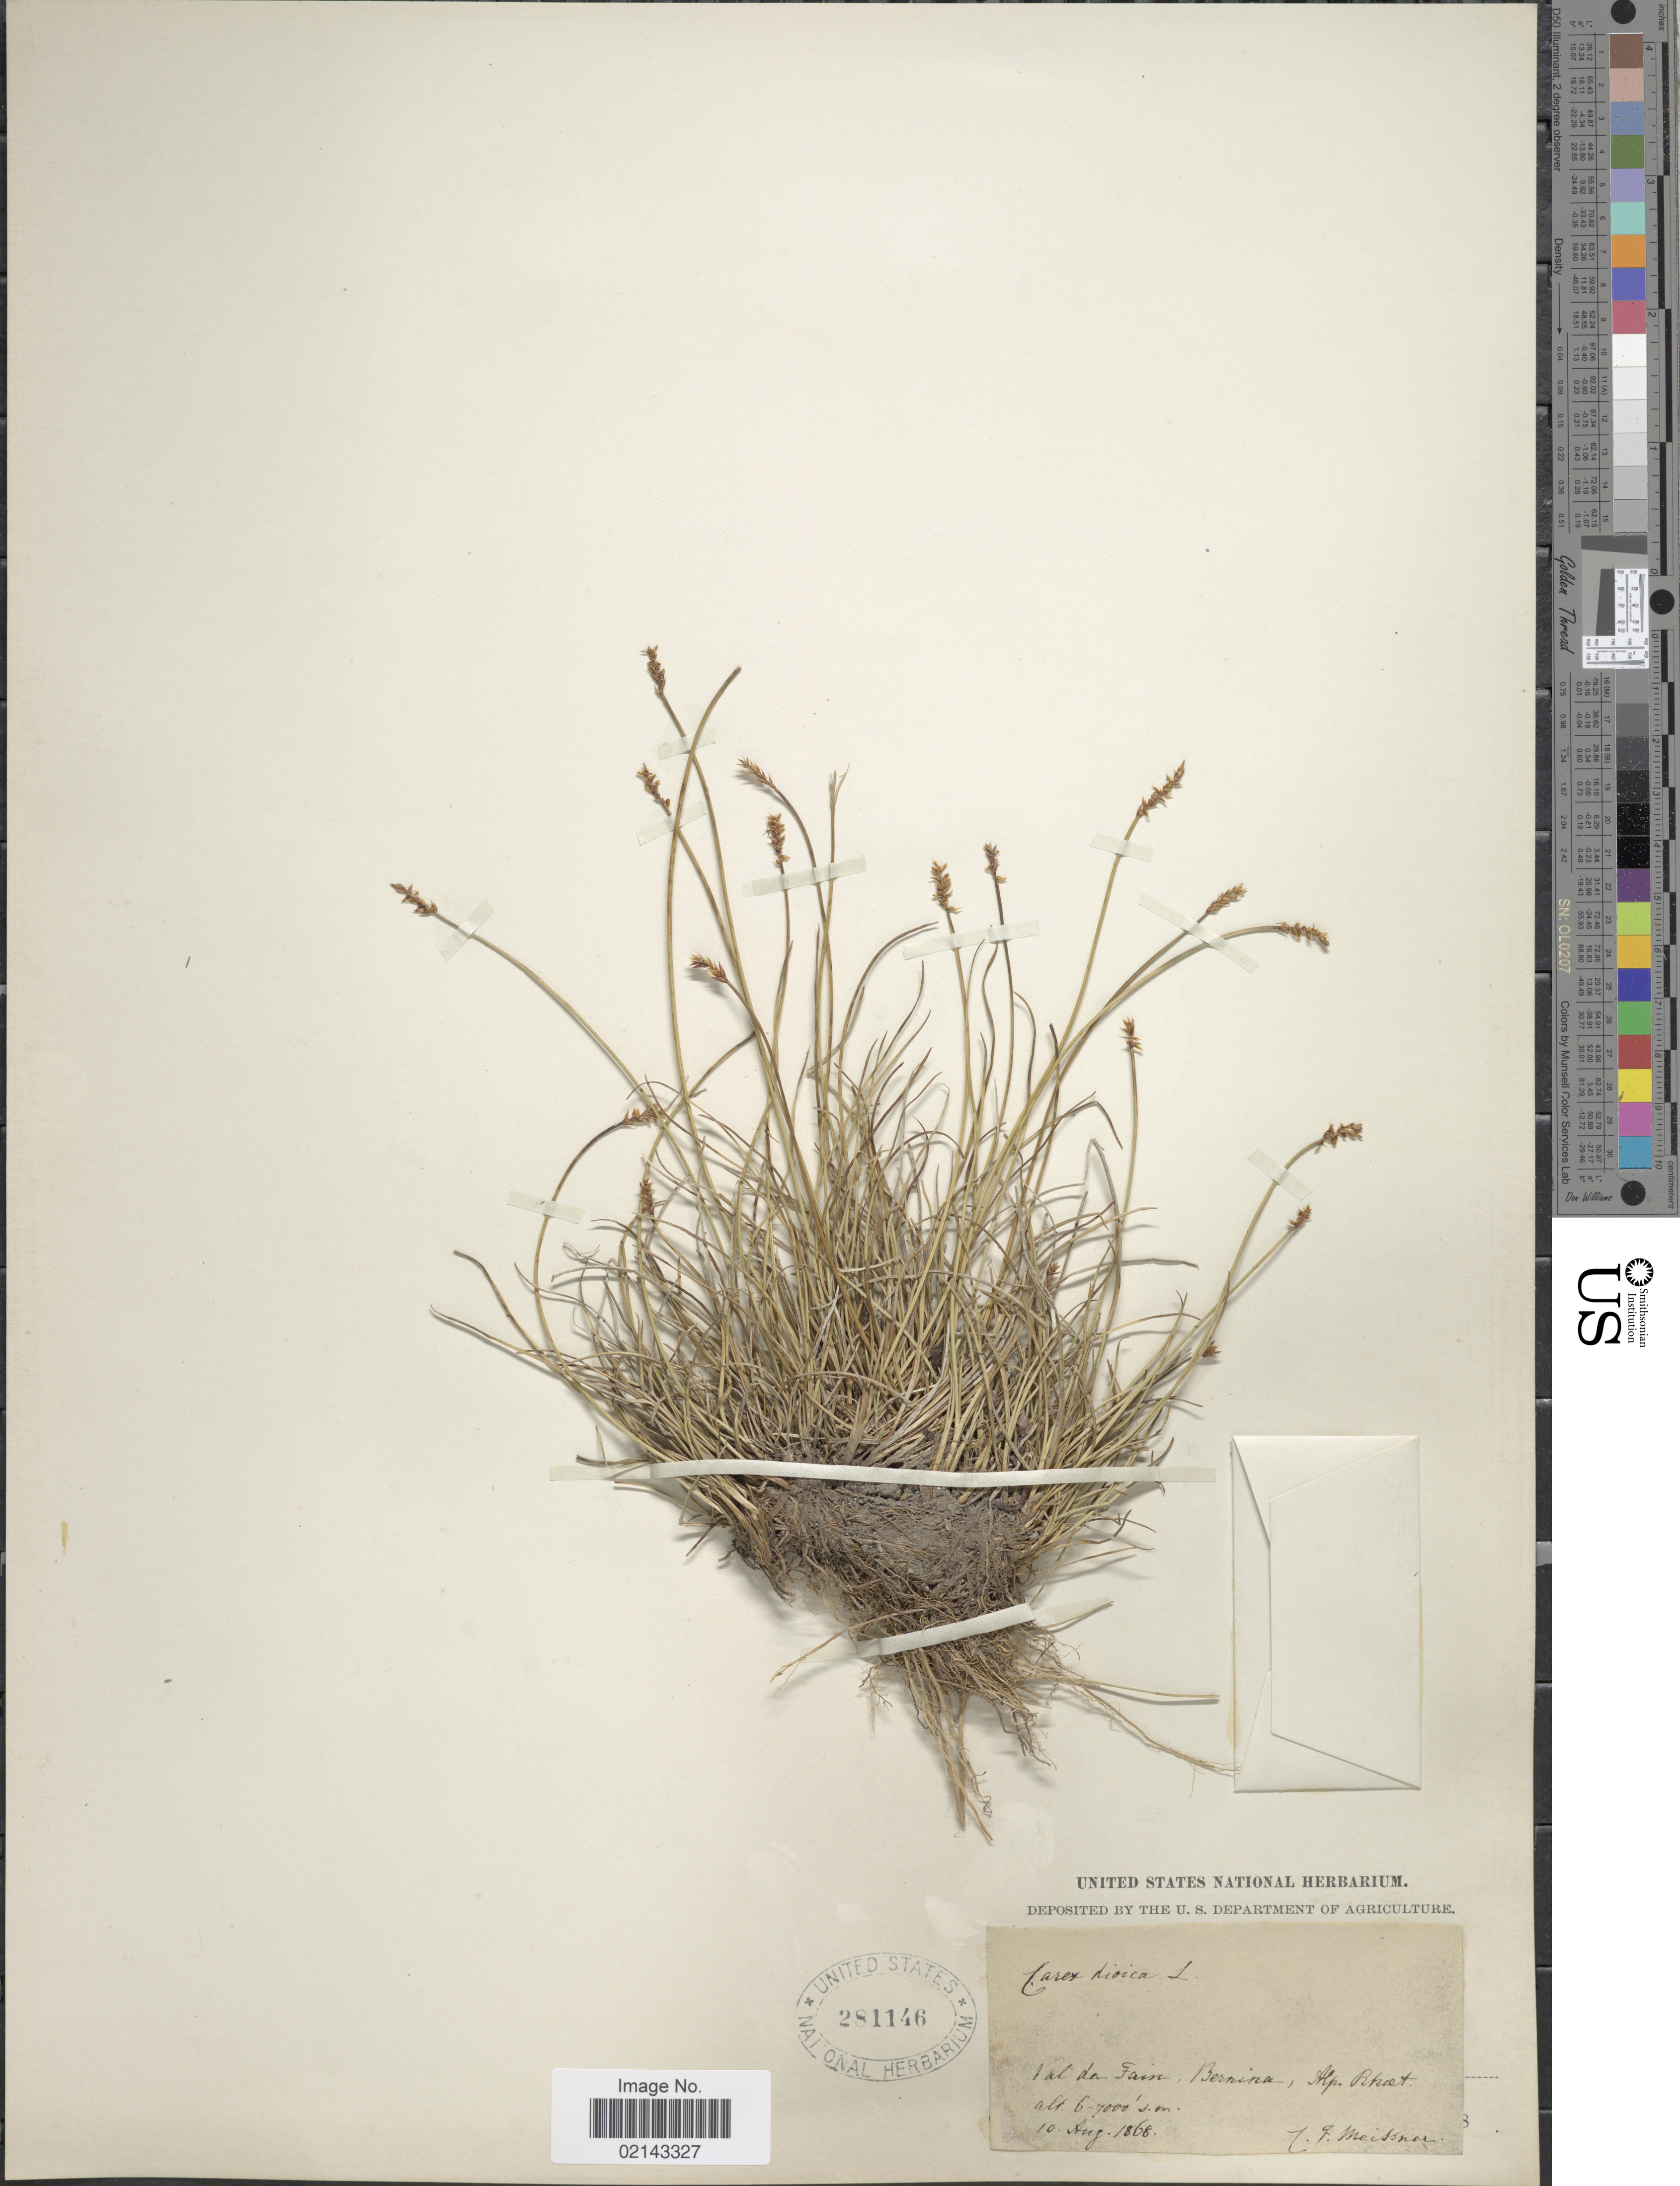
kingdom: Plantae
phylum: Tracheophyta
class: Liliopsida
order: Poales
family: Cyperaceae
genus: Carex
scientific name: Carex dioica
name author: L.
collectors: C. F. W. Meissner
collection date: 1868-08-10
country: Switzerland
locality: Val da Fain, Bernina, Alp. Rhot.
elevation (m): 1829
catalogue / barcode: US 281146